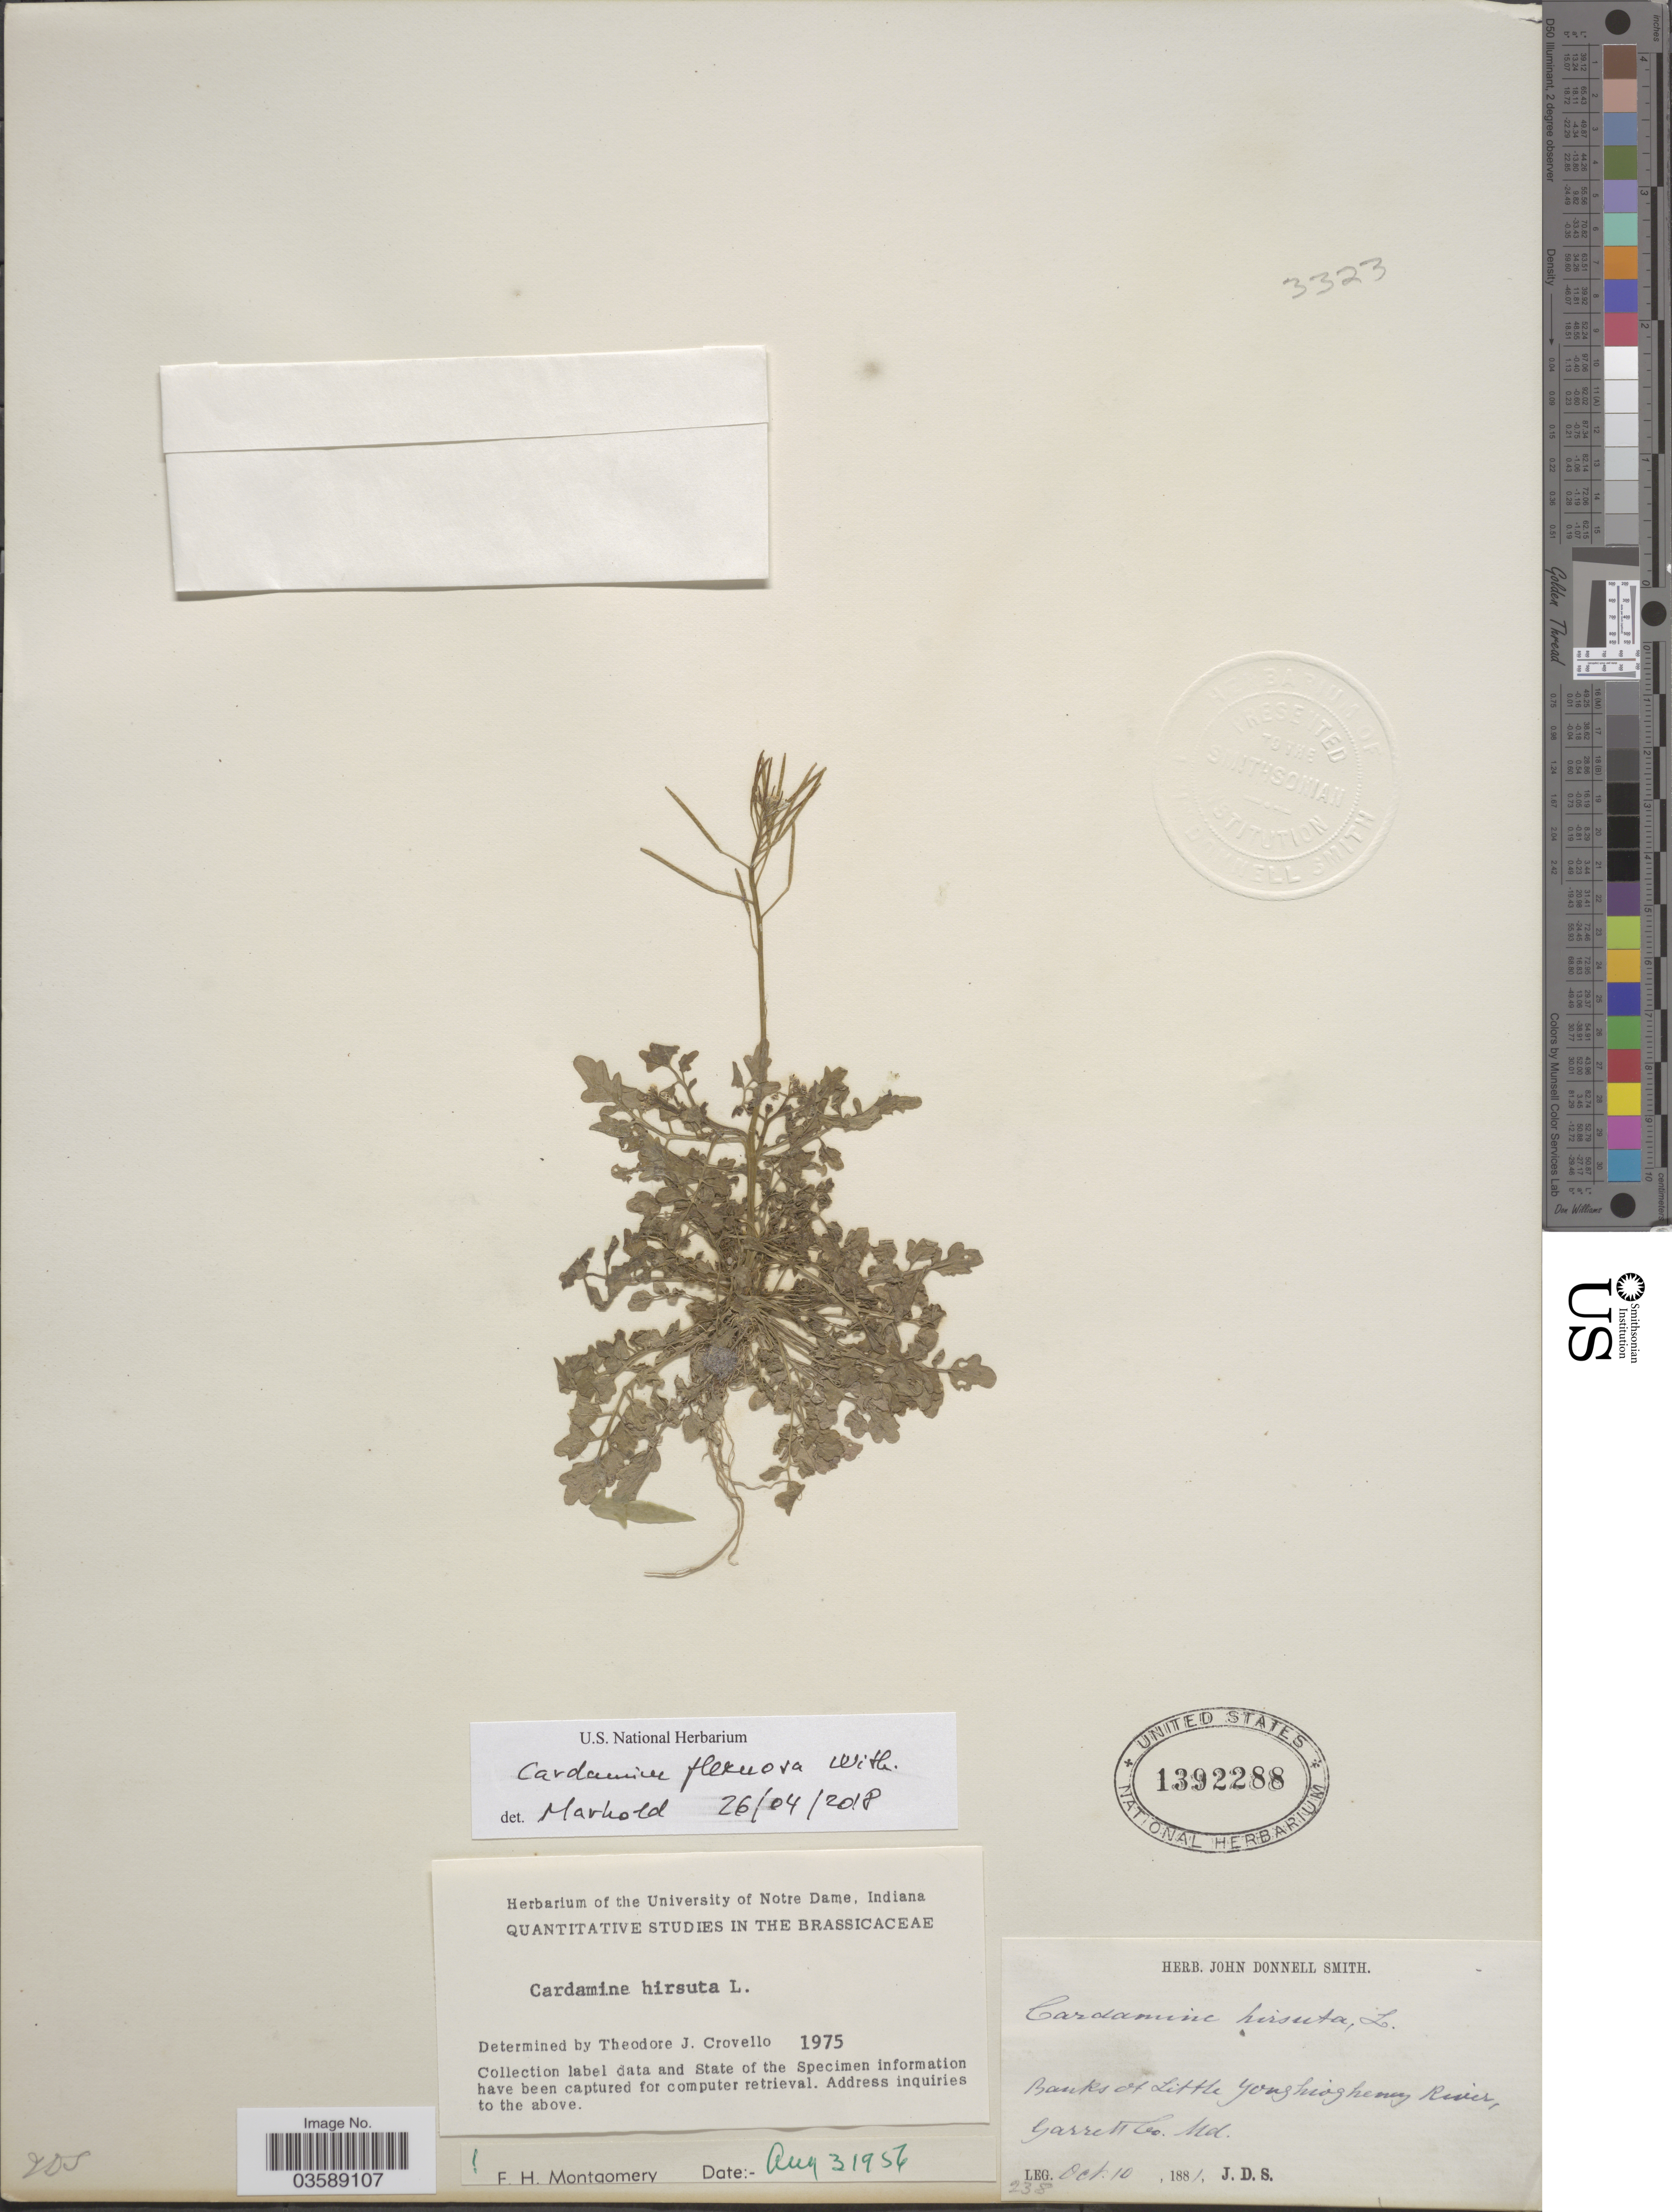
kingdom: Plantae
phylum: Tracheophyta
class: Magnoliopsida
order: Brassicales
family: Brassicaceae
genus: Cardamine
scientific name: Cardamine flexuosa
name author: With.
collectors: J. Donnell Smith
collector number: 238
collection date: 1881-10-10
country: United States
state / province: Maryland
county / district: Garrett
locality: Banks of little Youghiogheny River, Garrett Co.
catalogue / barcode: US 1392288